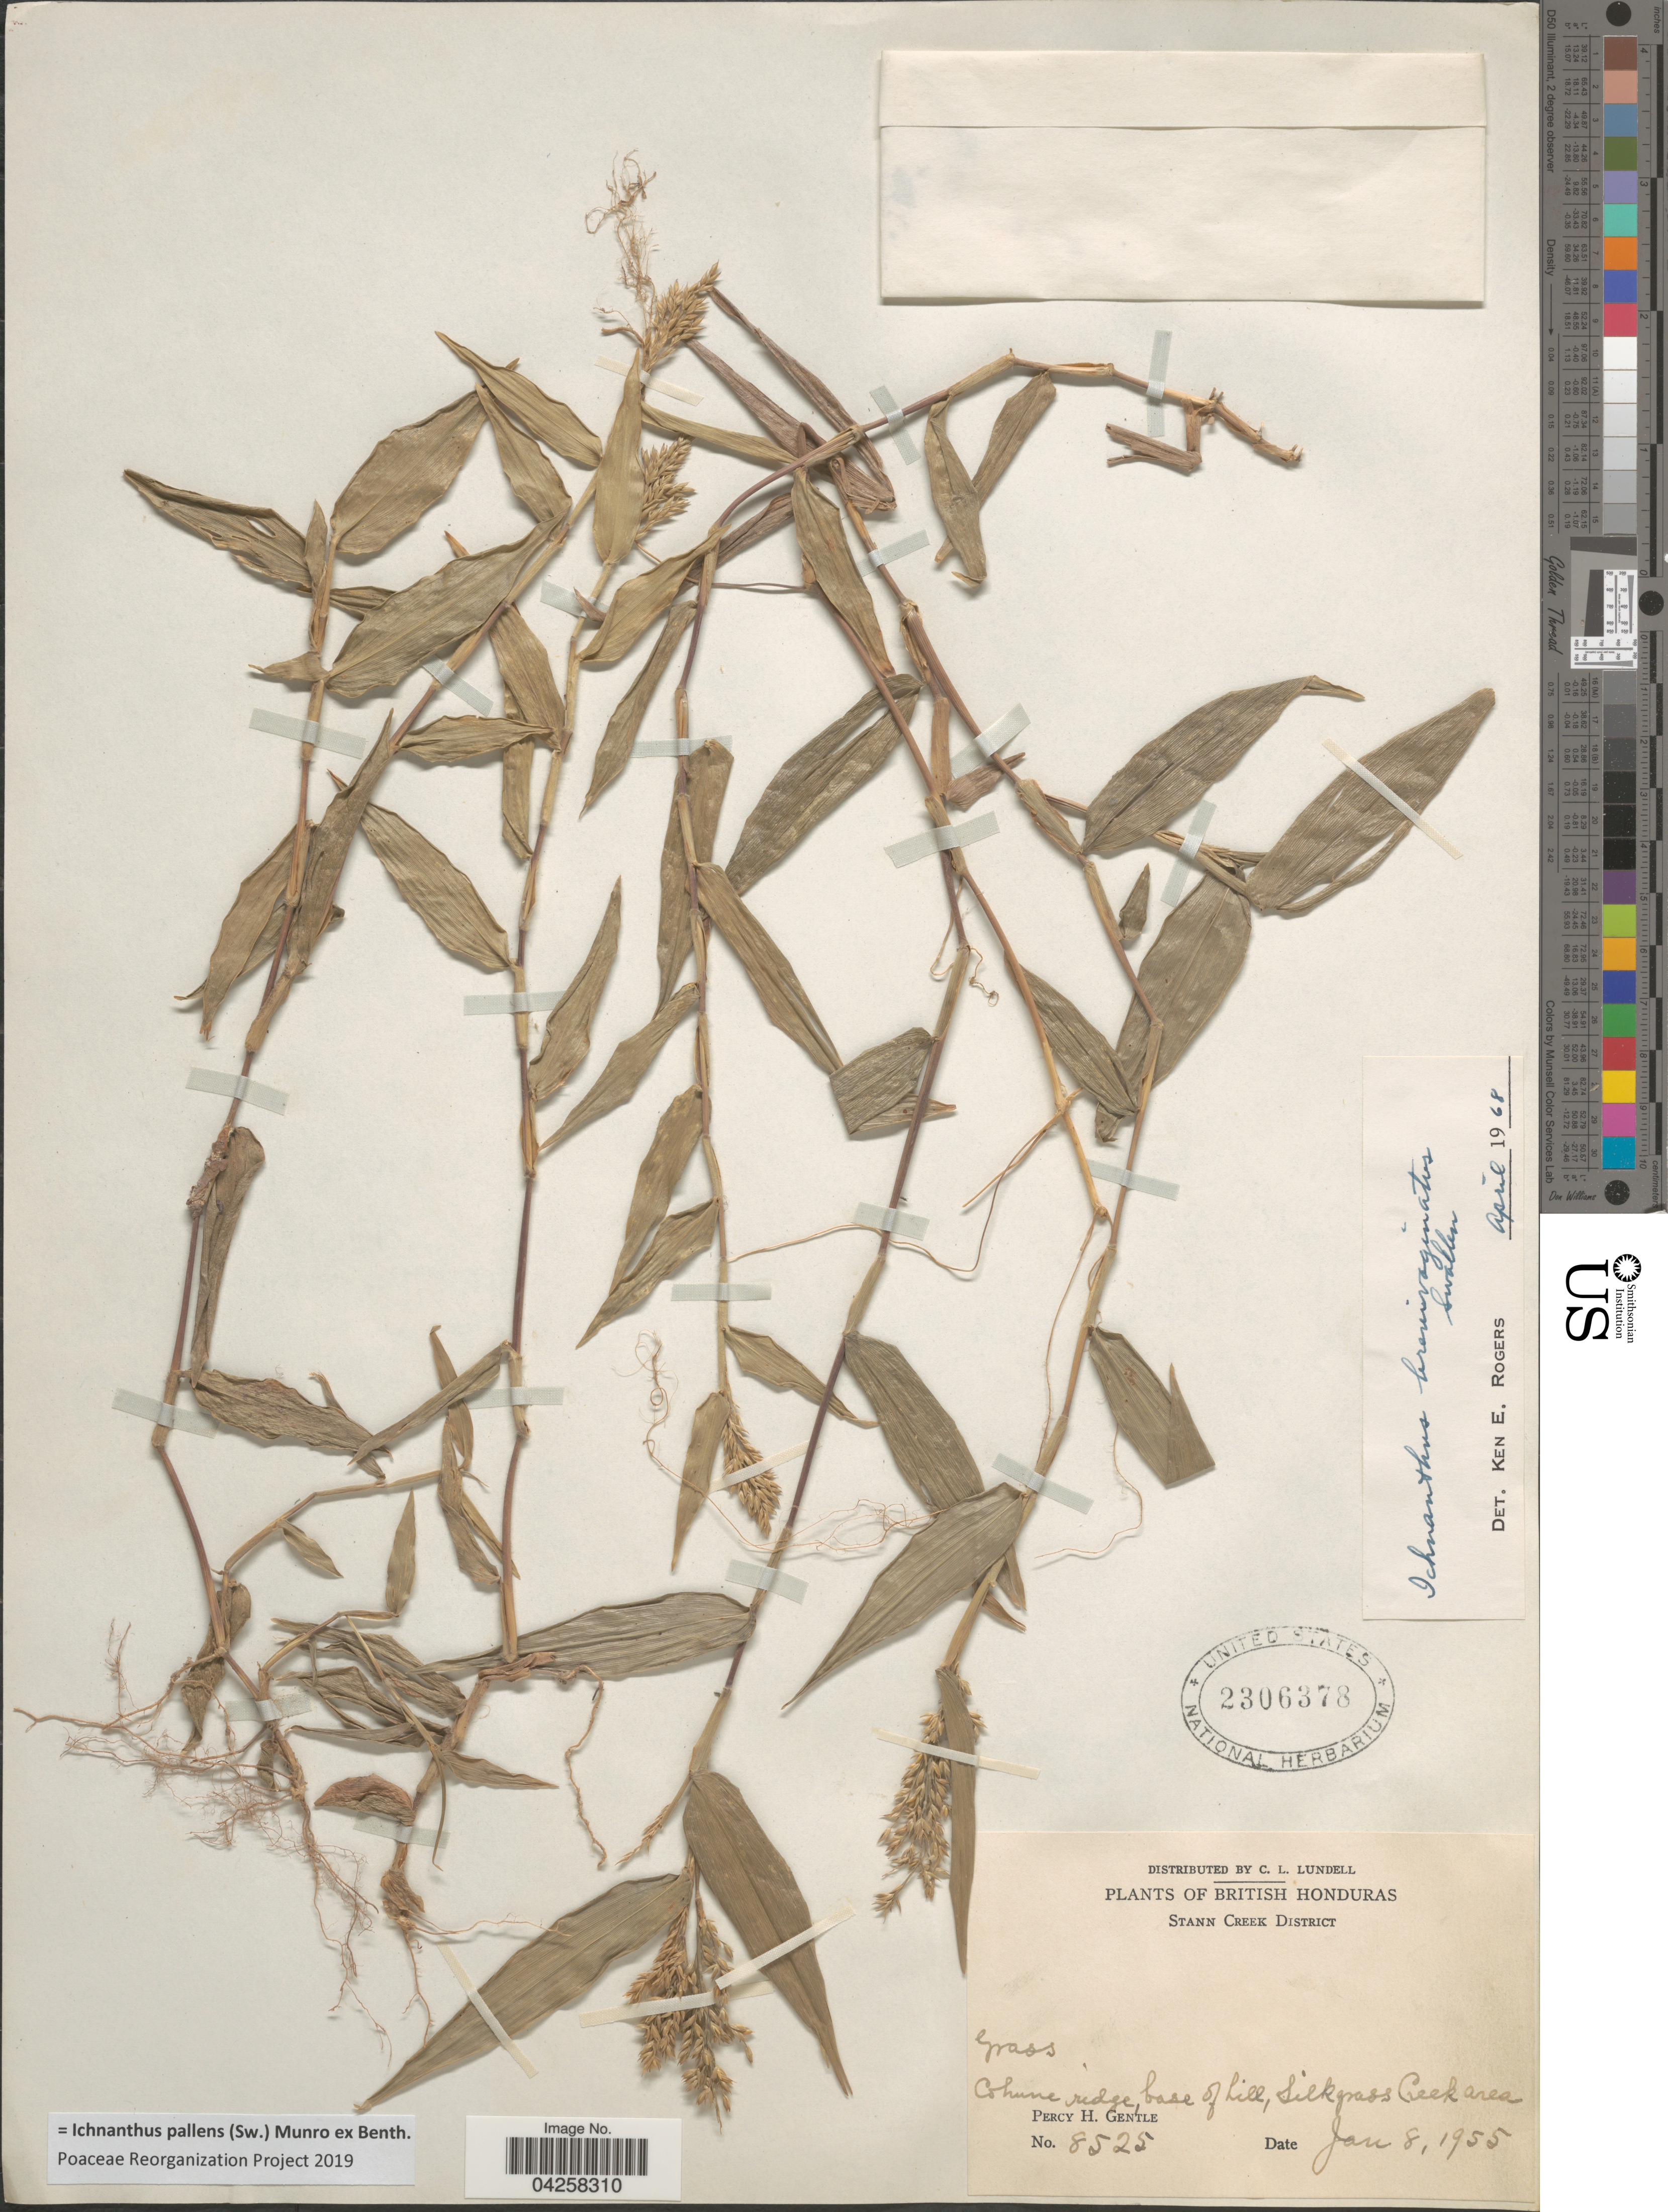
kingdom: Plantae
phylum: Tracheophyta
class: Liliopsida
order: Poales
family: Poaceae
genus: Ichnanthus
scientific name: Ichnanthus pallens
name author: (Sw.) Munro ex Benth.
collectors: P. H. Gentle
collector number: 8525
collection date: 1955-01-08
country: Belize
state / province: Stann Creek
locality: British Honduras. Stann Creek District. Cohune ridge, base of hill, Silkgrass Creek area.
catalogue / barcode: US 2306378